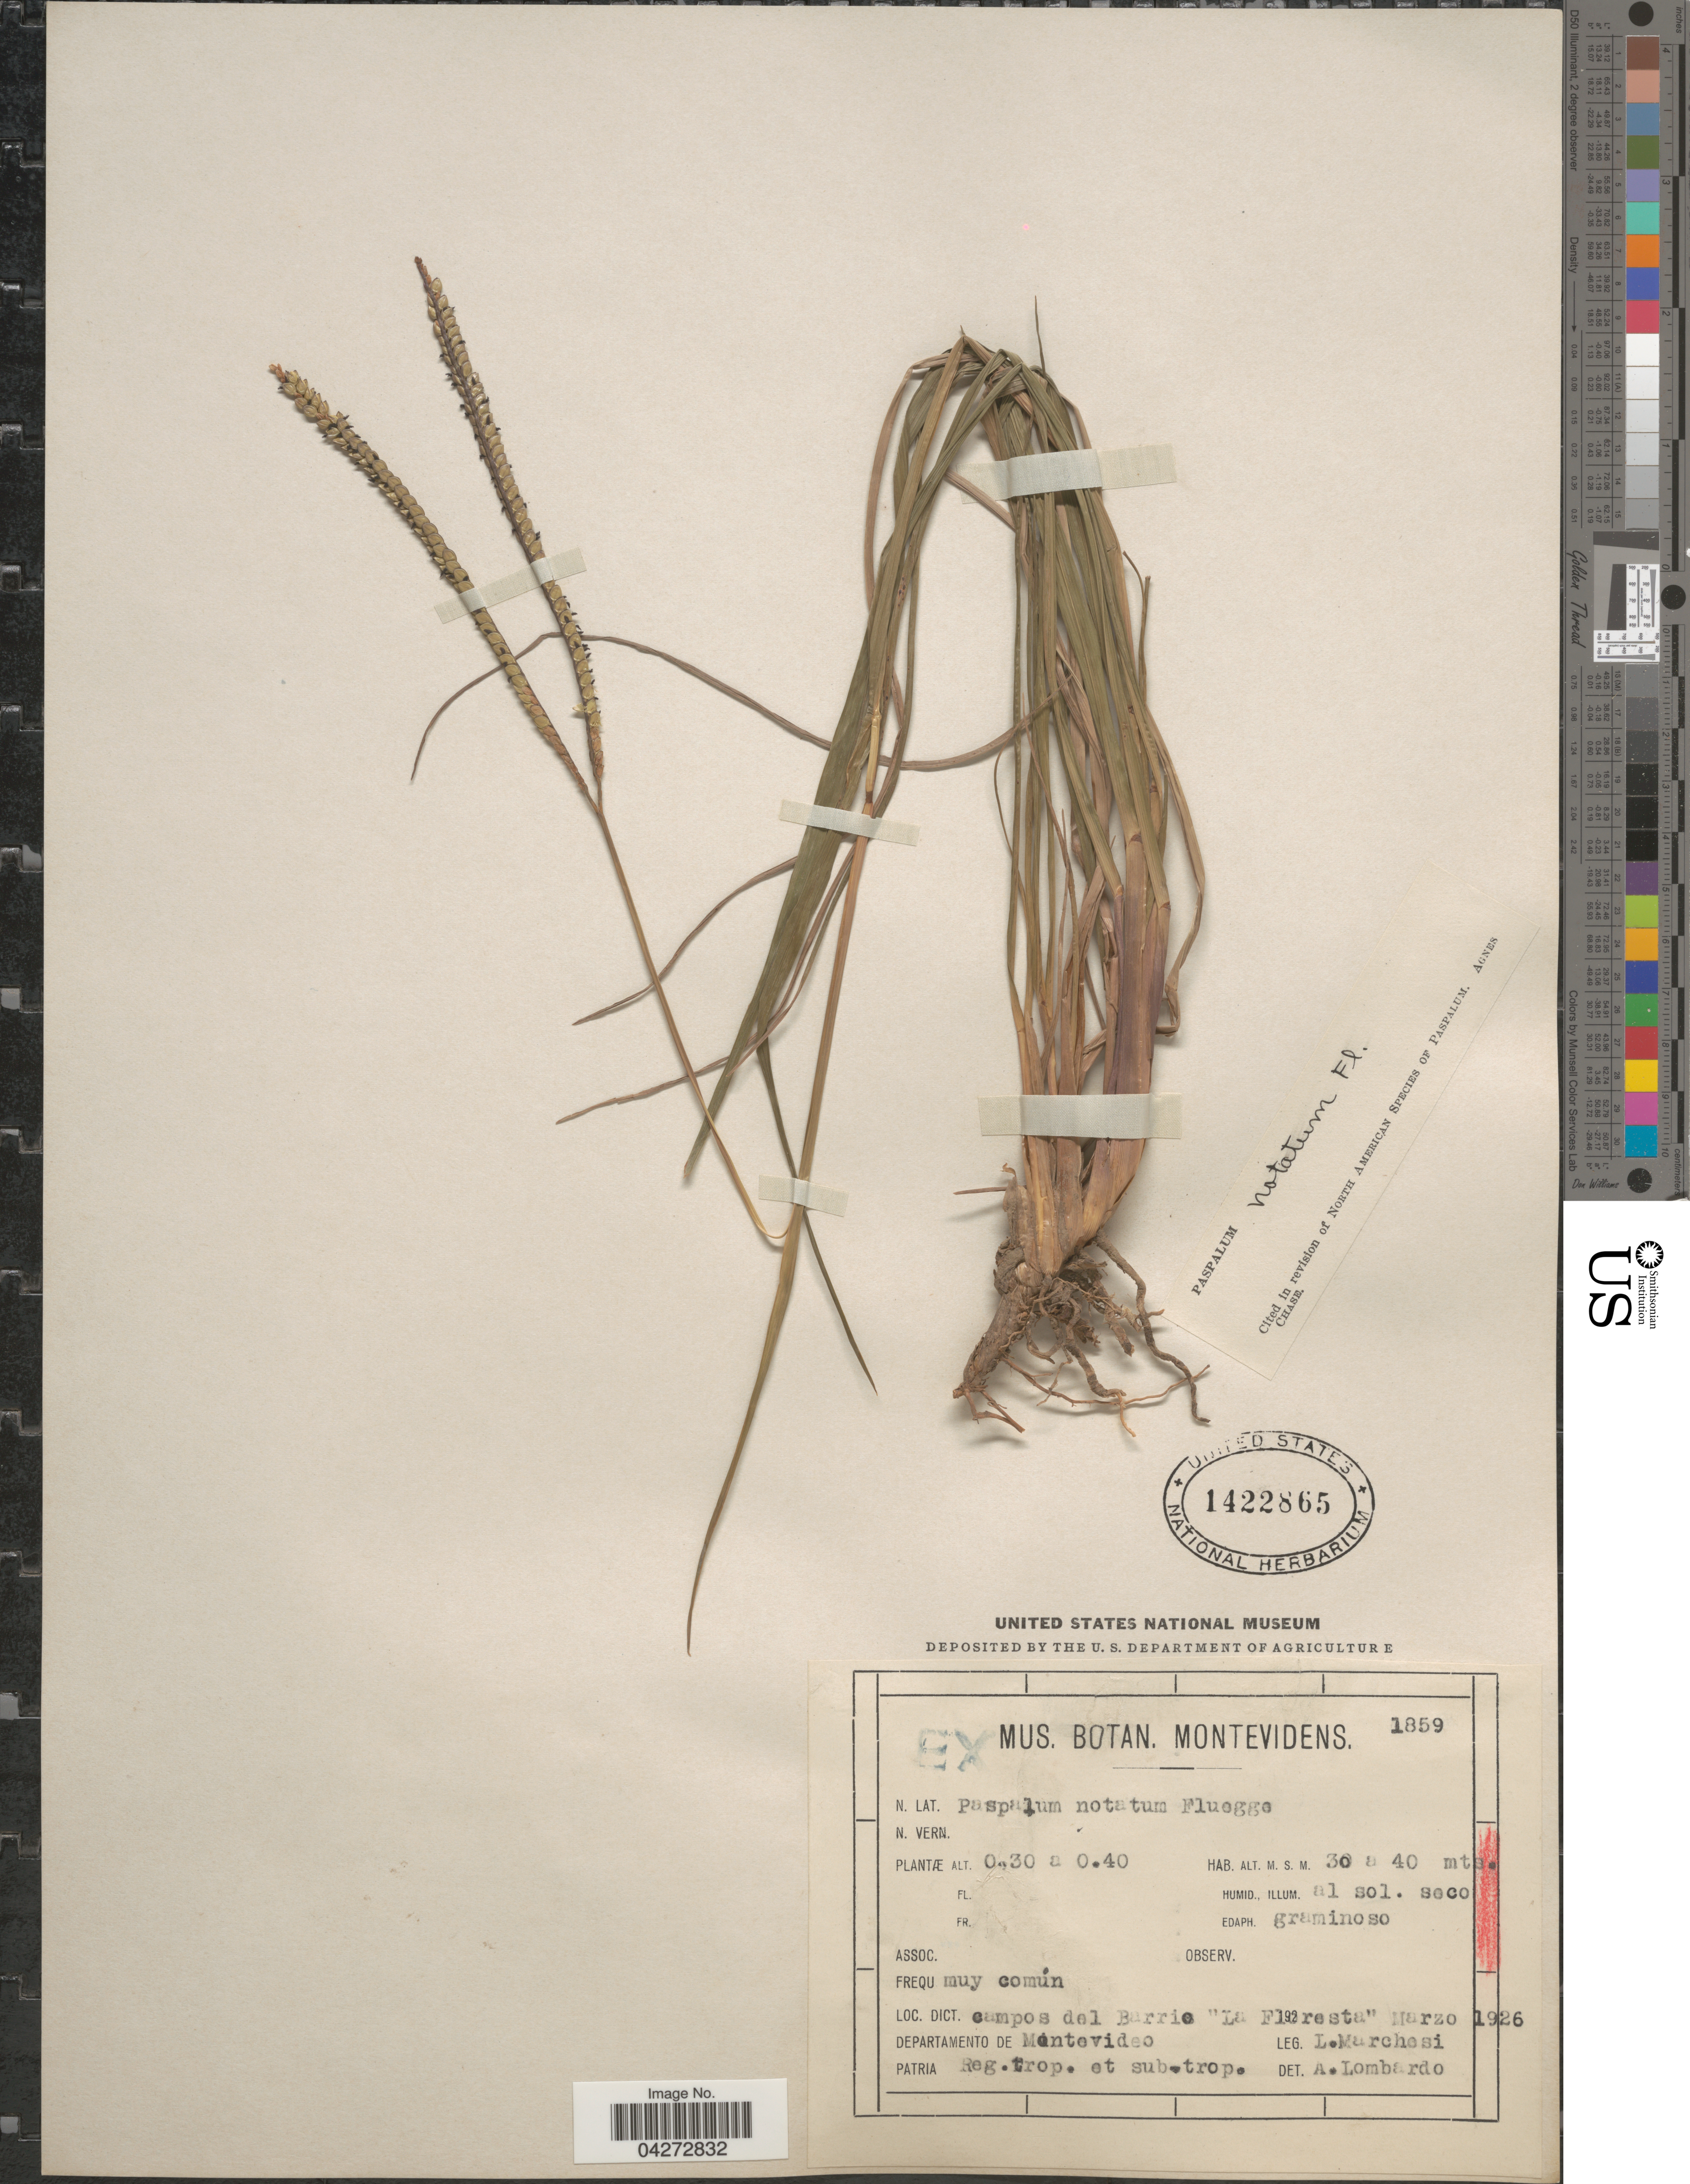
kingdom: Plantae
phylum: Tracheophyta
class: Liliopsida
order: Poales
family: Poaceae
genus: Paspalum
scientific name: Paspalum notatum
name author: Flüggé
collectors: L. Marchesi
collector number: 1859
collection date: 1926-03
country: Uruguay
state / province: Montevideo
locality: Campos del Barrio "La Floresta". Departamento de Montevideo. Patria Reg. trop. et sub-trop.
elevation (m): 30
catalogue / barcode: US 1422865